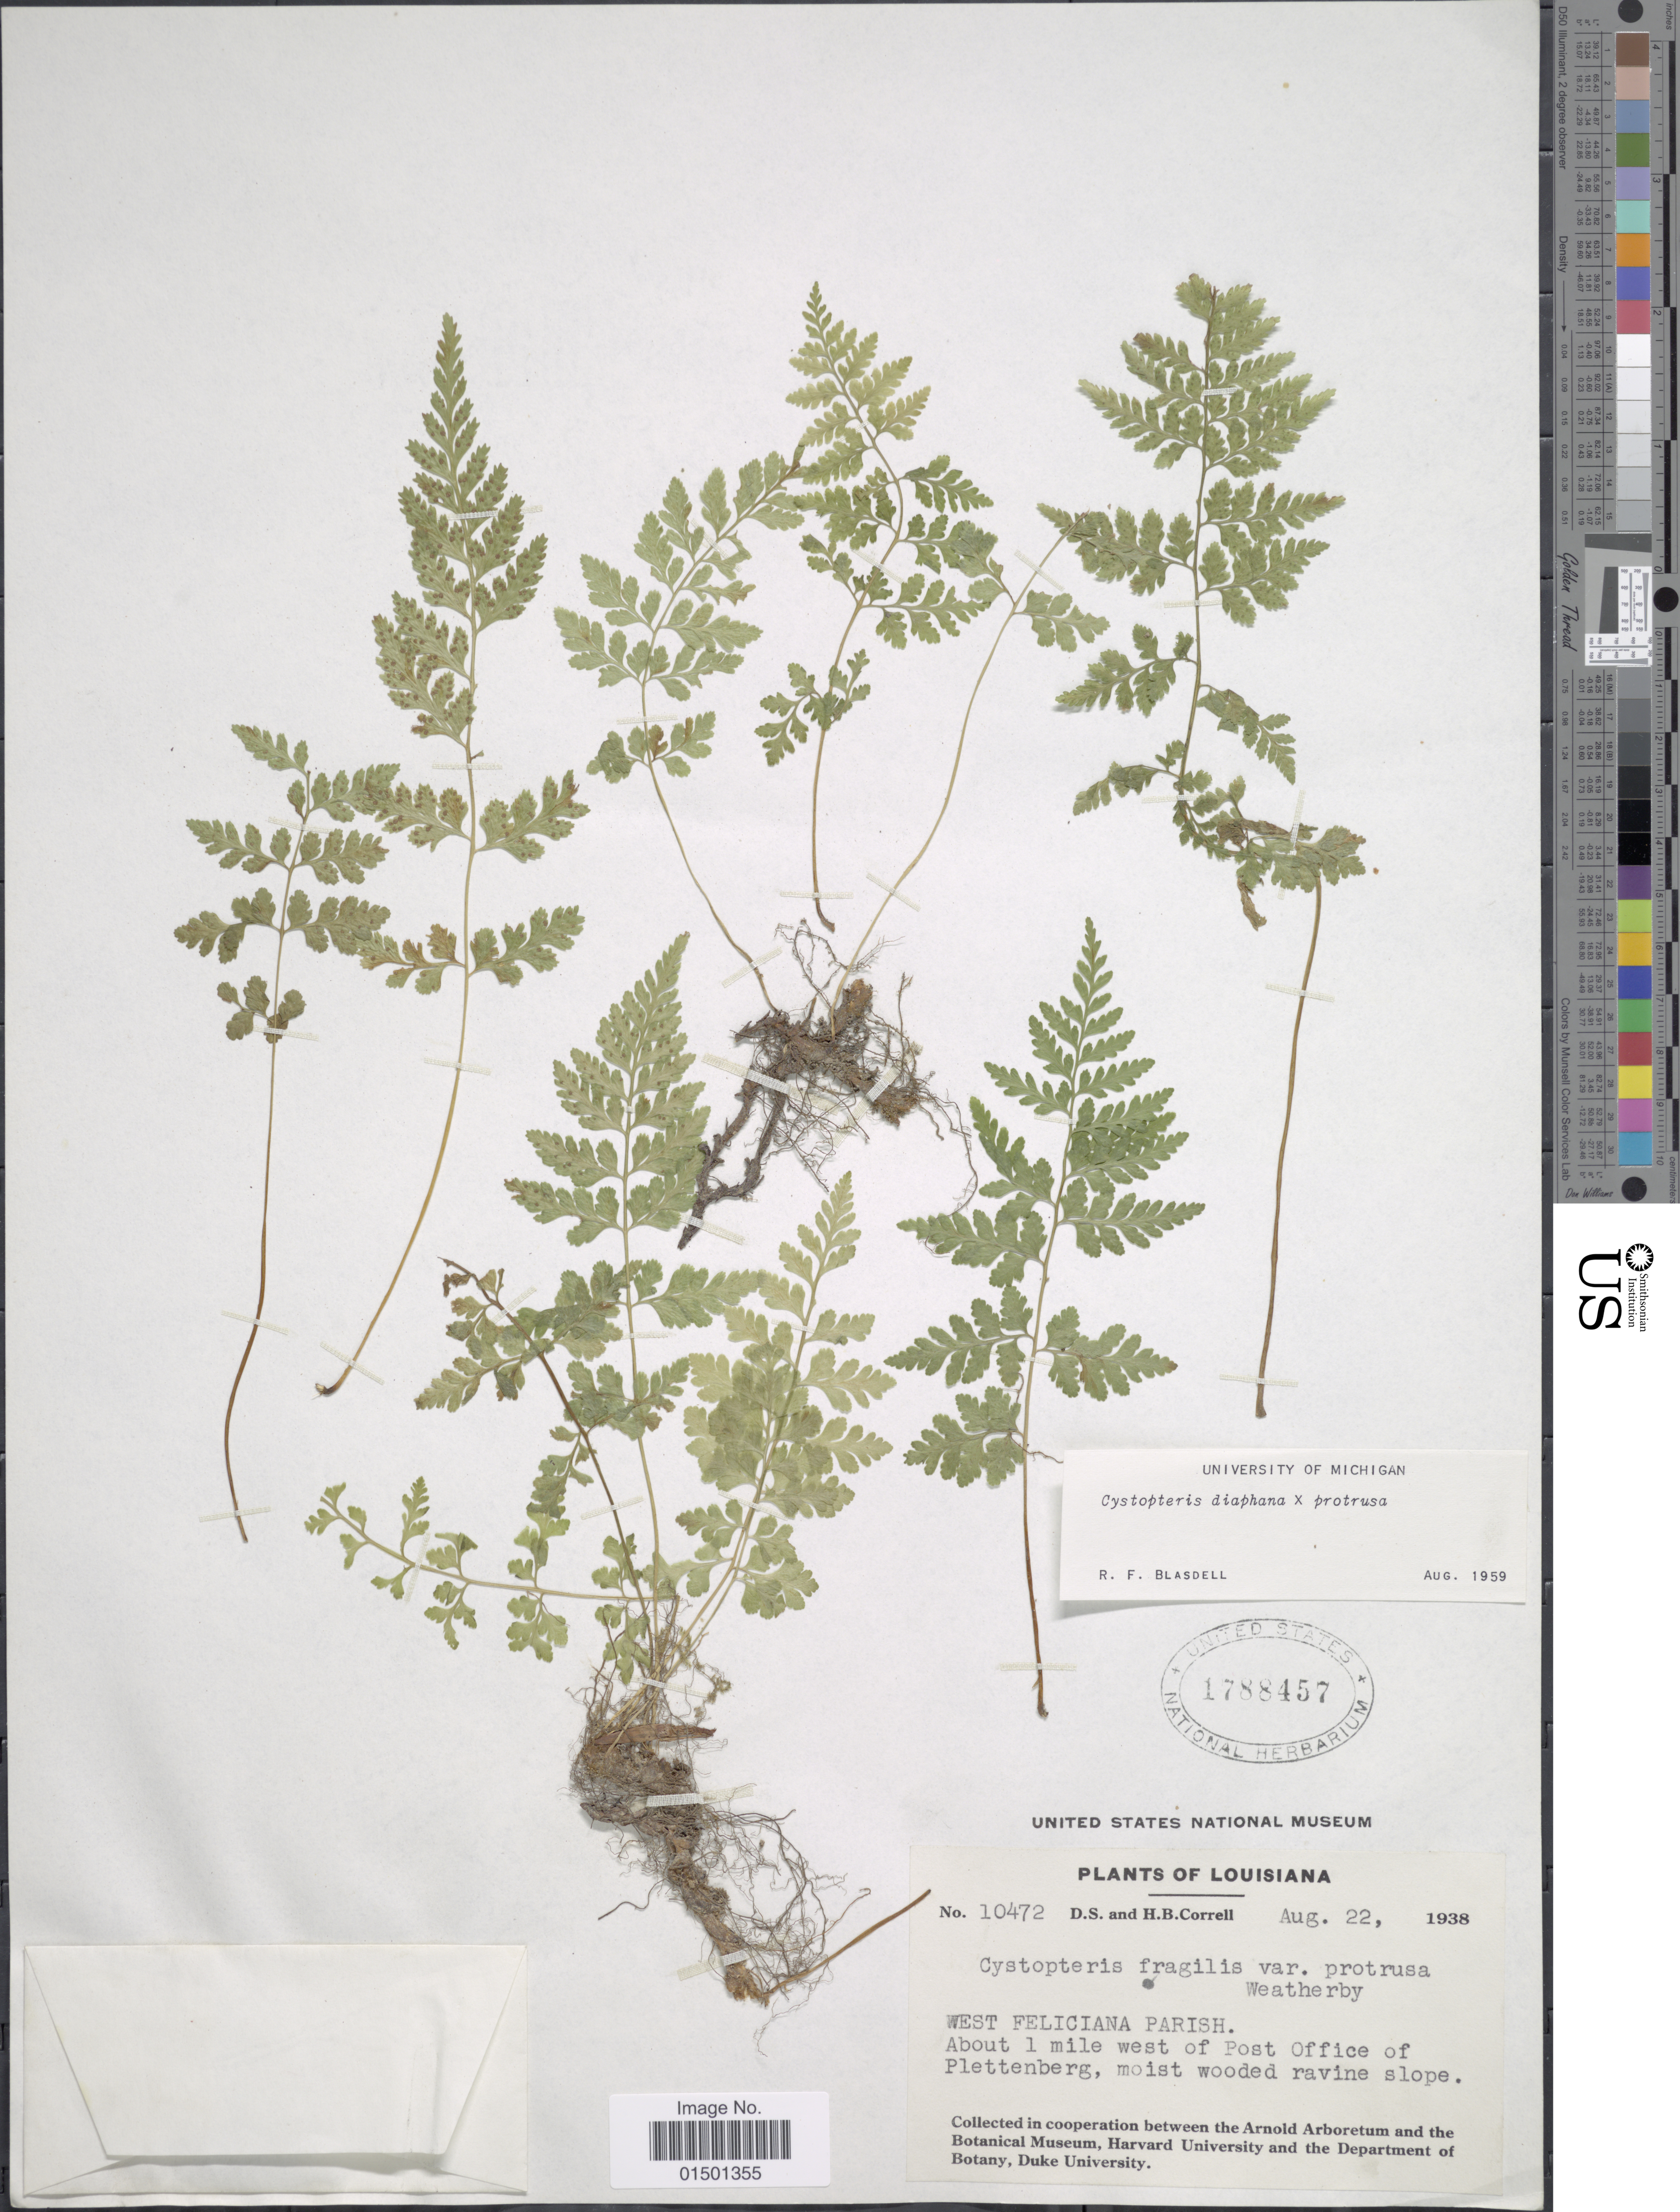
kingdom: Plantae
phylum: Tracheophyta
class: Polypodiopsida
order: Polypodiales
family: Cystopteridaceae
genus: Cystopteris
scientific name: Cystopteris diaphana x C. protrusa (Weath.) Blasdell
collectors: D. S. Correll & H. Correll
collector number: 10472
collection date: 1938-08-22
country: United States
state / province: Louisiana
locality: West Feliciana Parish, about 1 mile west of Post Office of Plettenberg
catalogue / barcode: US 1788457